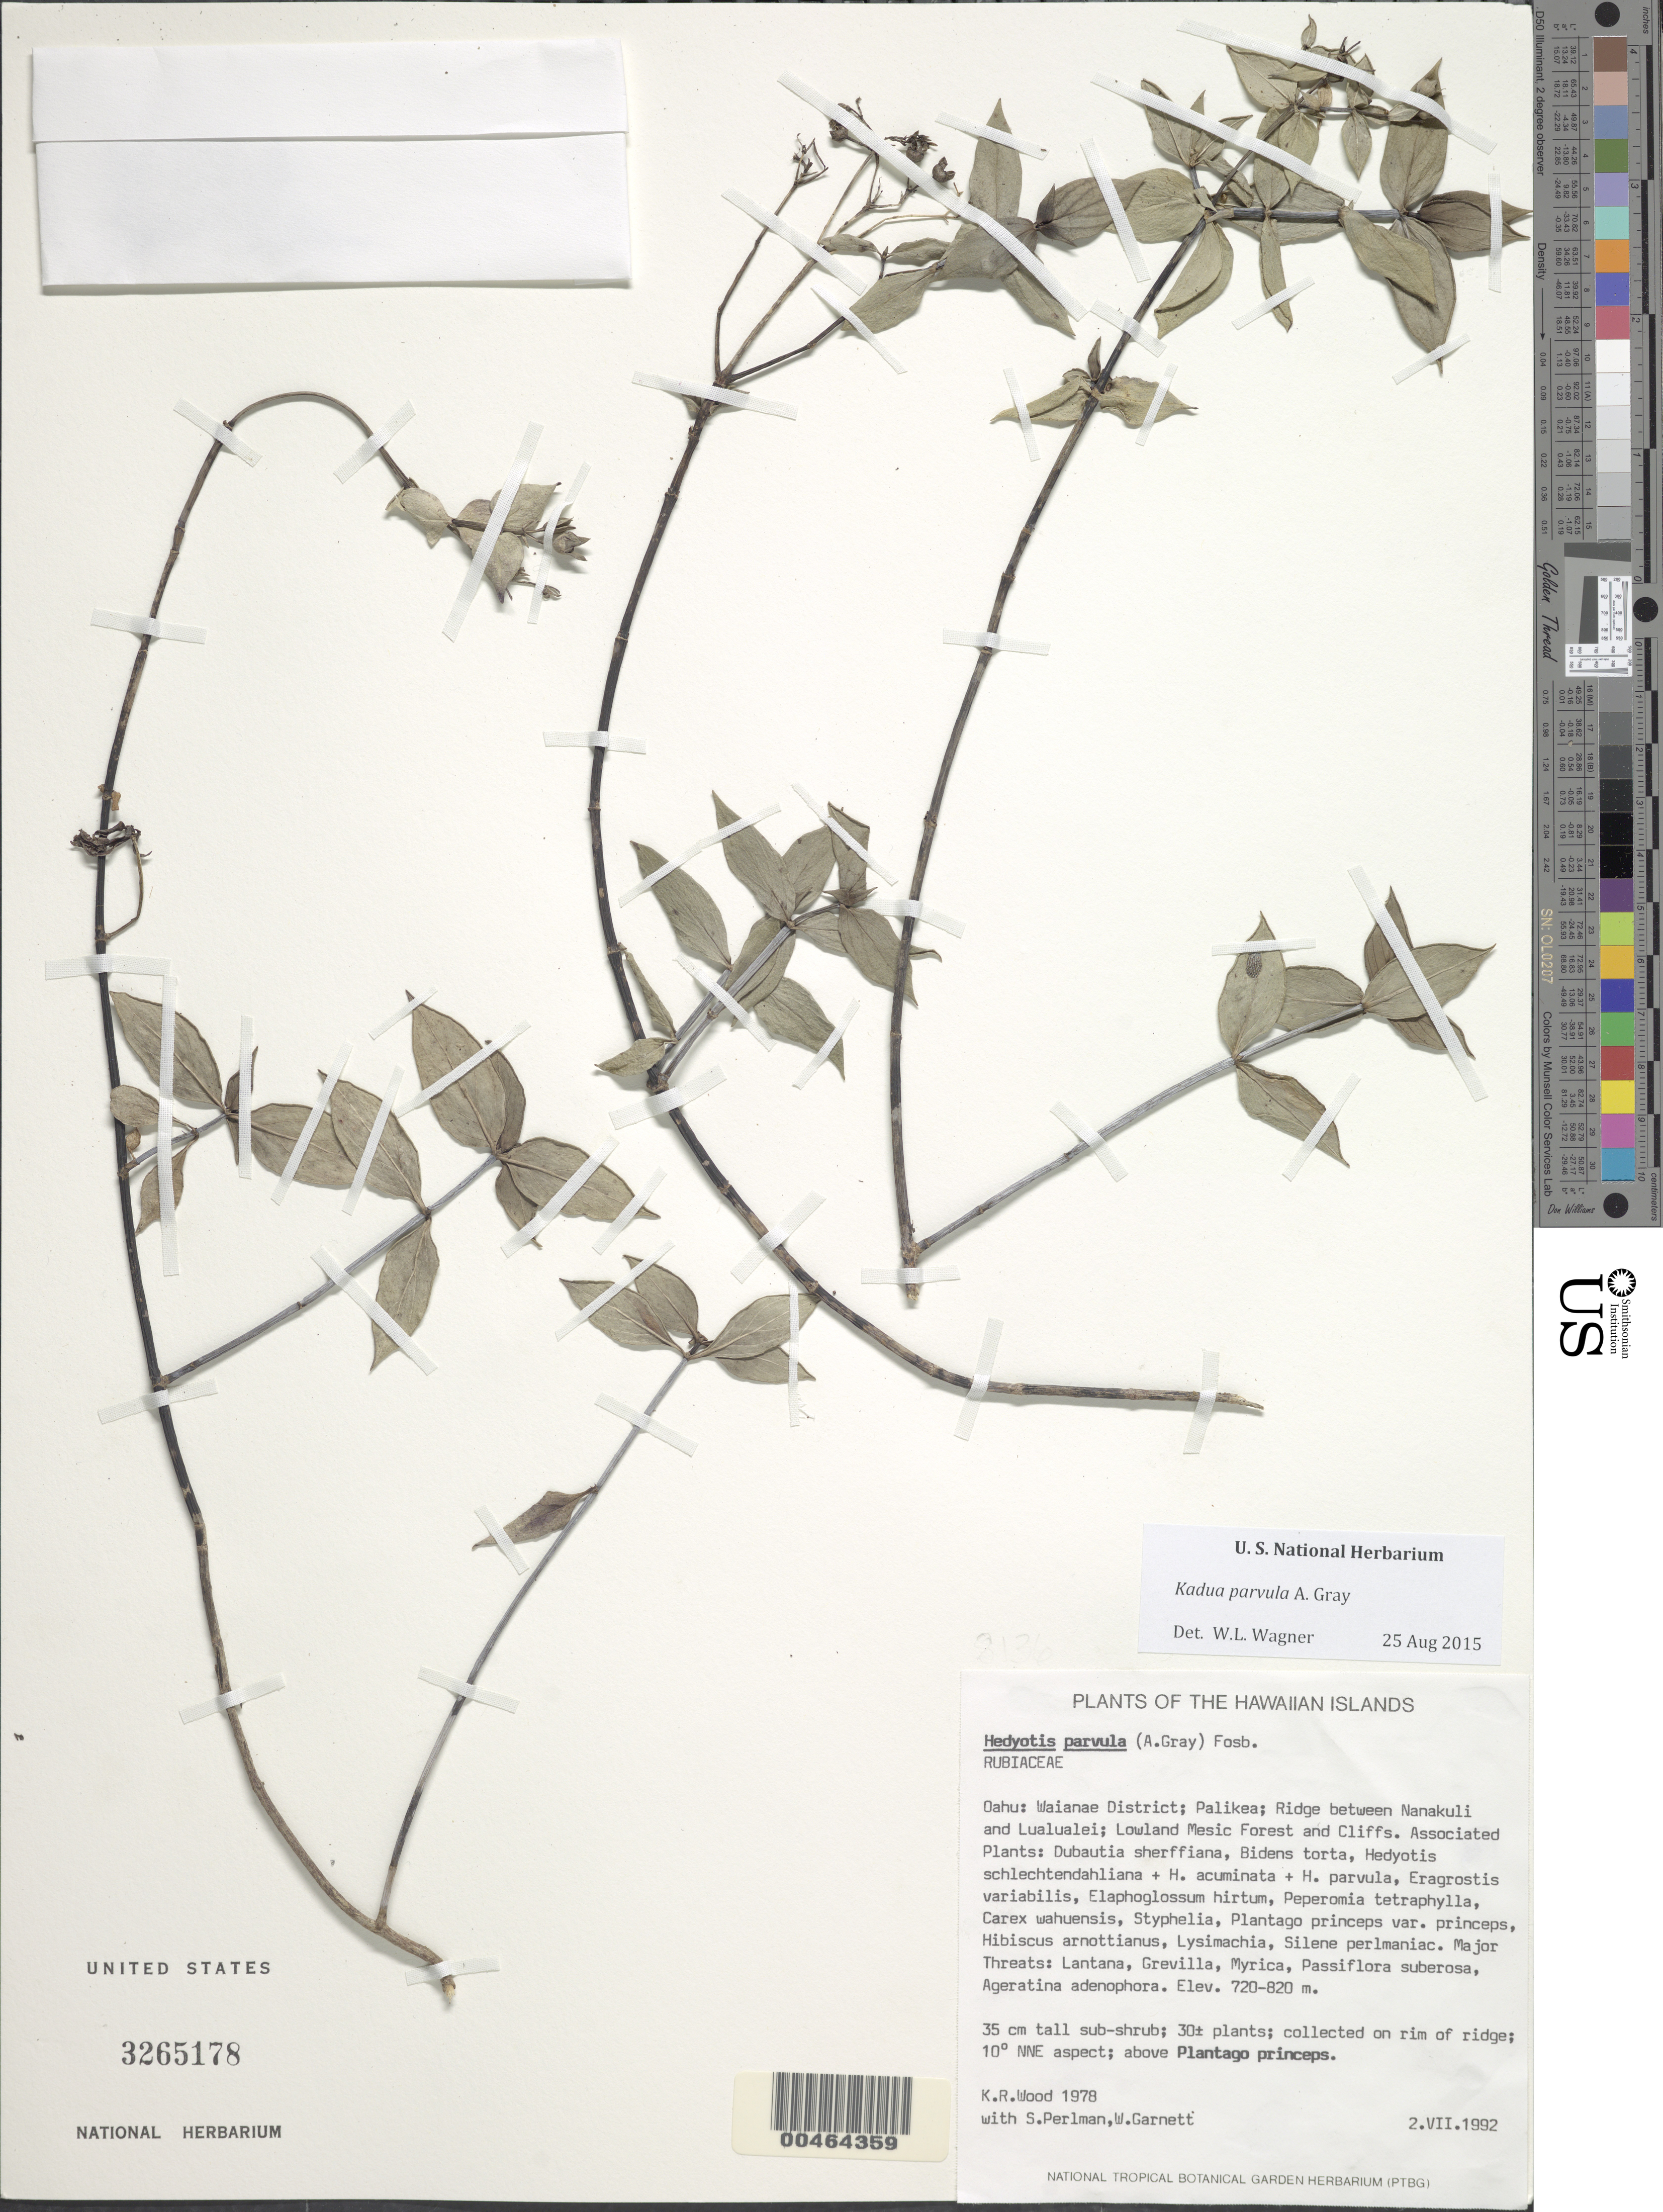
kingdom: Plantae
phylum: Tracheophyta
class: Magnoliopsida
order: Gentianales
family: Rubiaceae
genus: Kadua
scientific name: Kadua parvula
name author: A. Gray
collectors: K. R. Wood, S. P. Perlman & W. Garnett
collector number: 1978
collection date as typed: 2 Aug 1992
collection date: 1992-08-02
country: United States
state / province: Hawaii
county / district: Honolulu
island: Oahu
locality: Waianae District; Palikea; Ridge between Nanakuli and Lualualei; collected on rim of ridge; 10 degree NNE aspect.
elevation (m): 720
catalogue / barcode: US 3265178